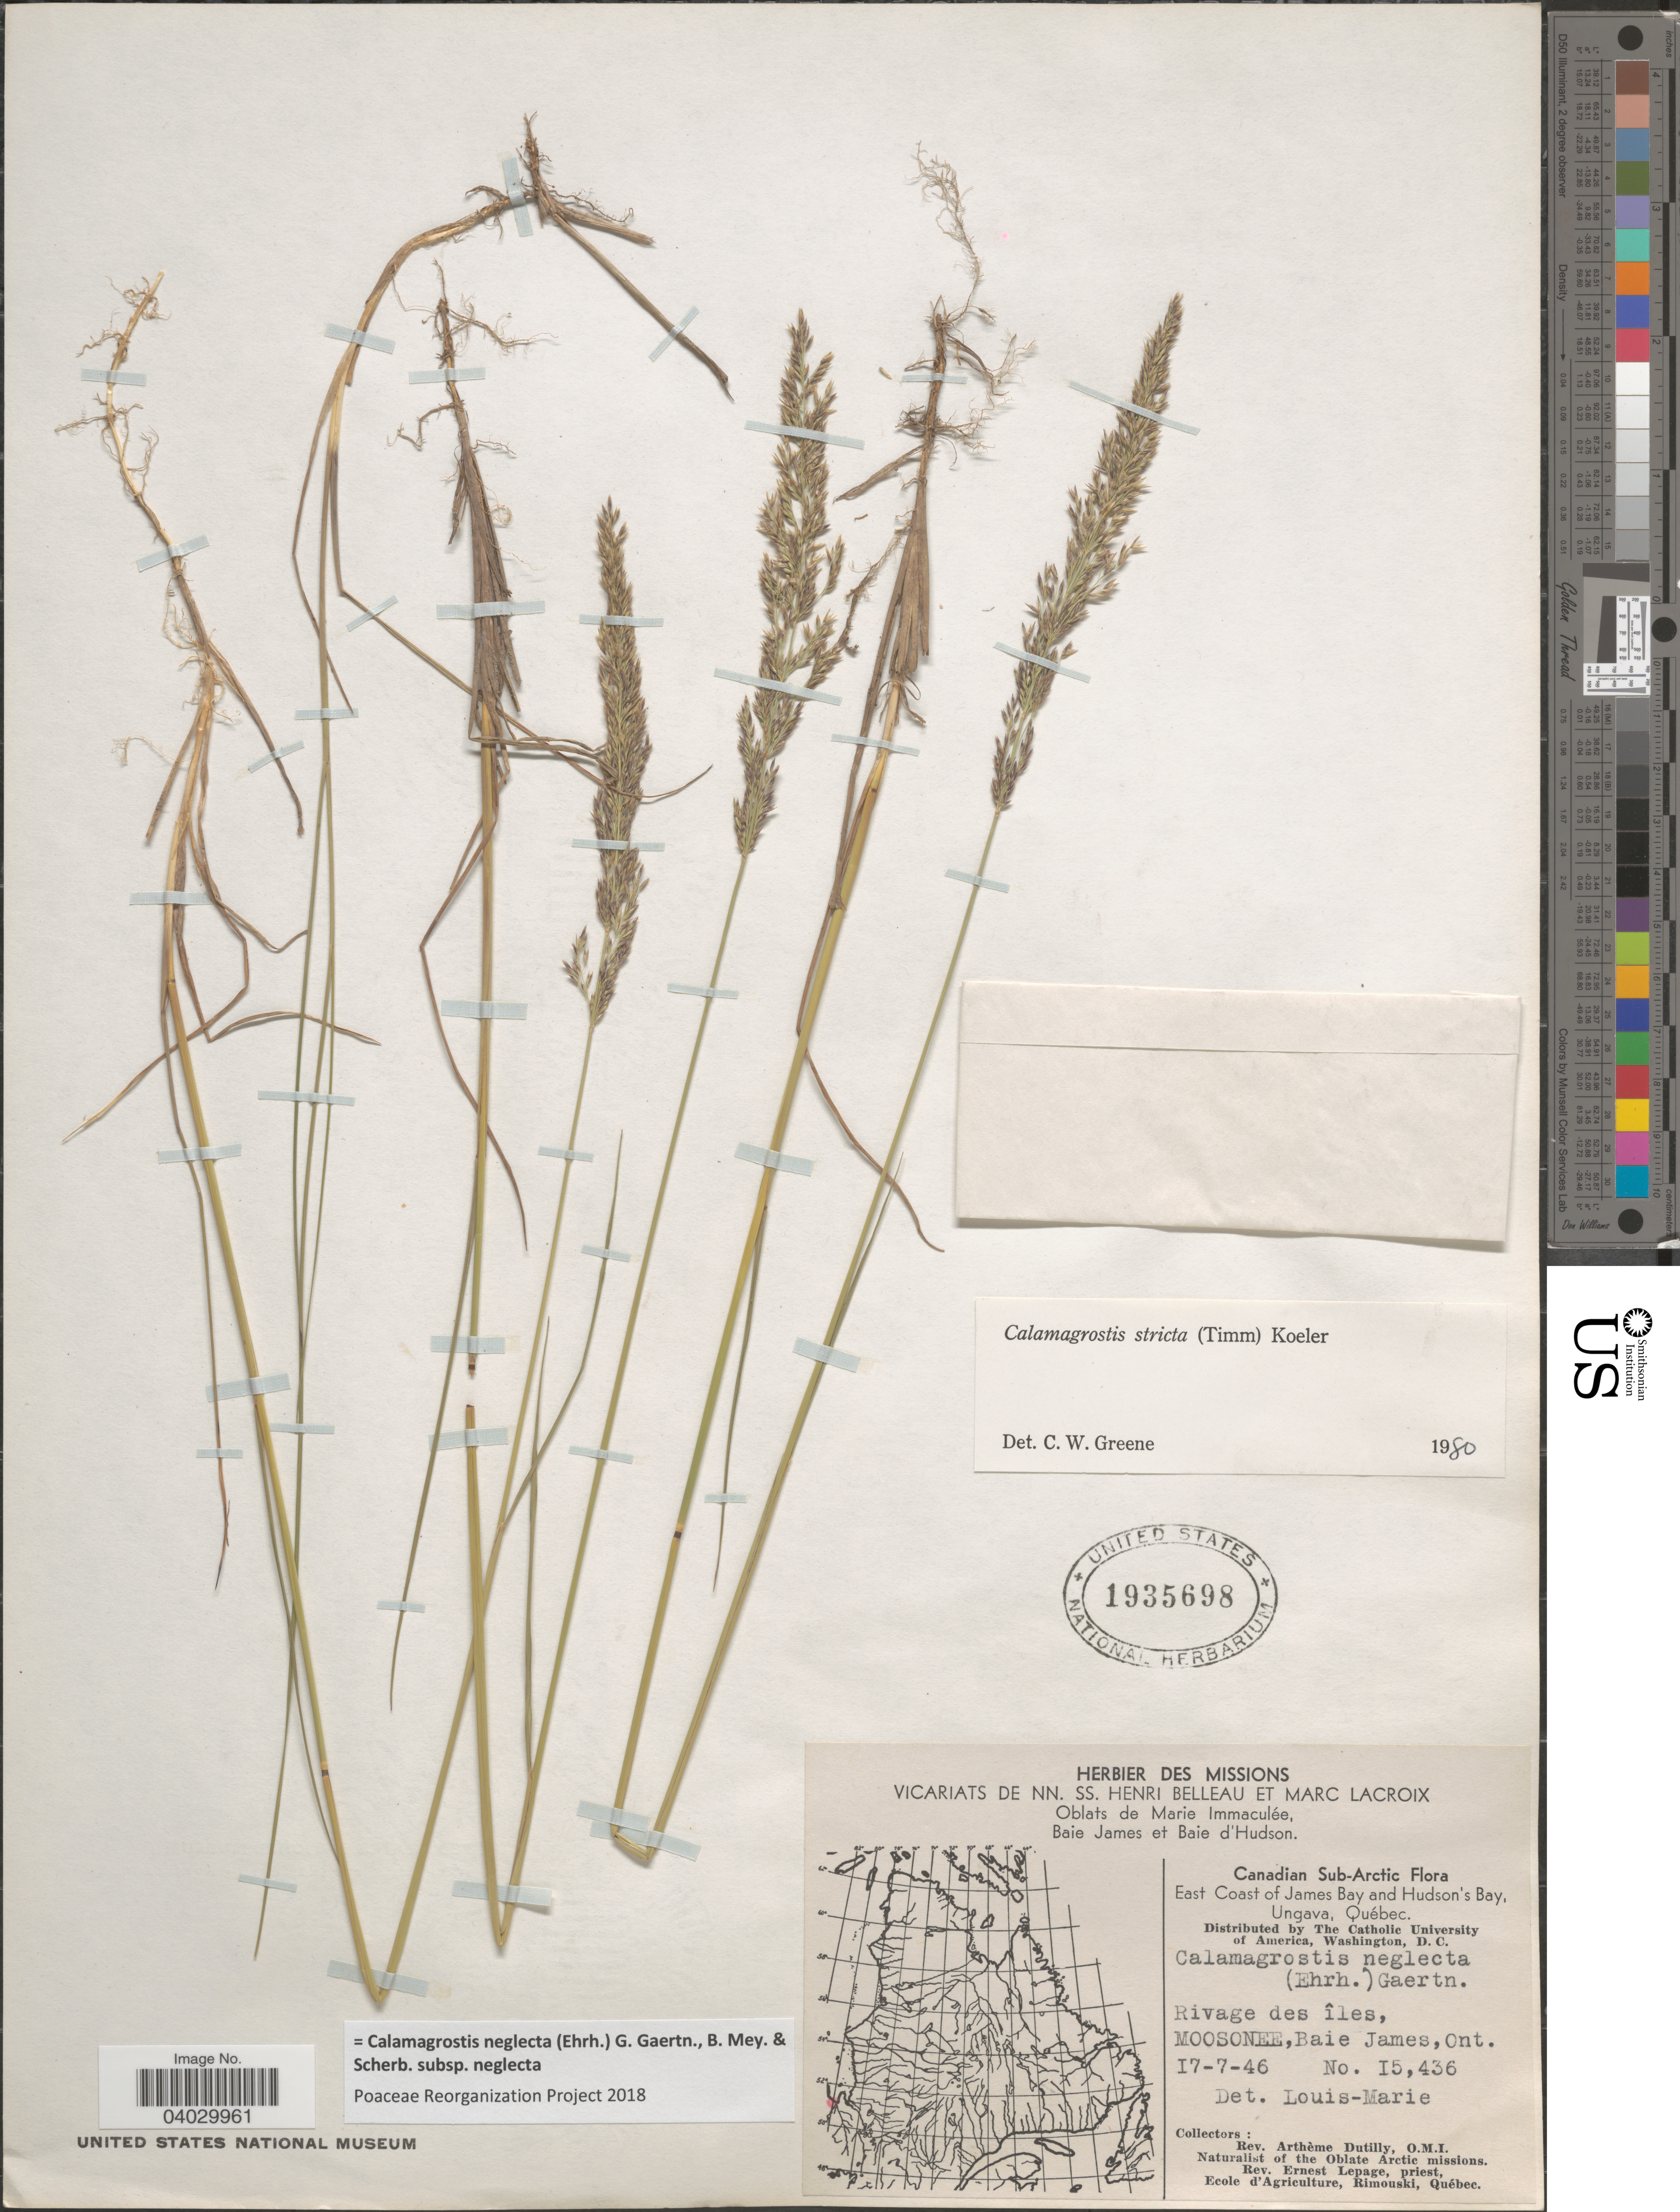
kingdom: Plantae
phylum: Tracheophyta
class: Liliopsida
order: Poales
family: Poaceae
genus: Calamagrostis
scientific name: Calamagrostis neglecta subsp. neglecta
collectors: A. Dutilly & E. Lepage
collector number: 15436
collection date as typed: Transcribed d/m/y: 17/7/46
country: Canada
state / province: Ontario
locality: Canadian Sub-Arctic. Rivage des îles, Moosonee, Baie James, Ont.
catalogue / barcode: US 1935698